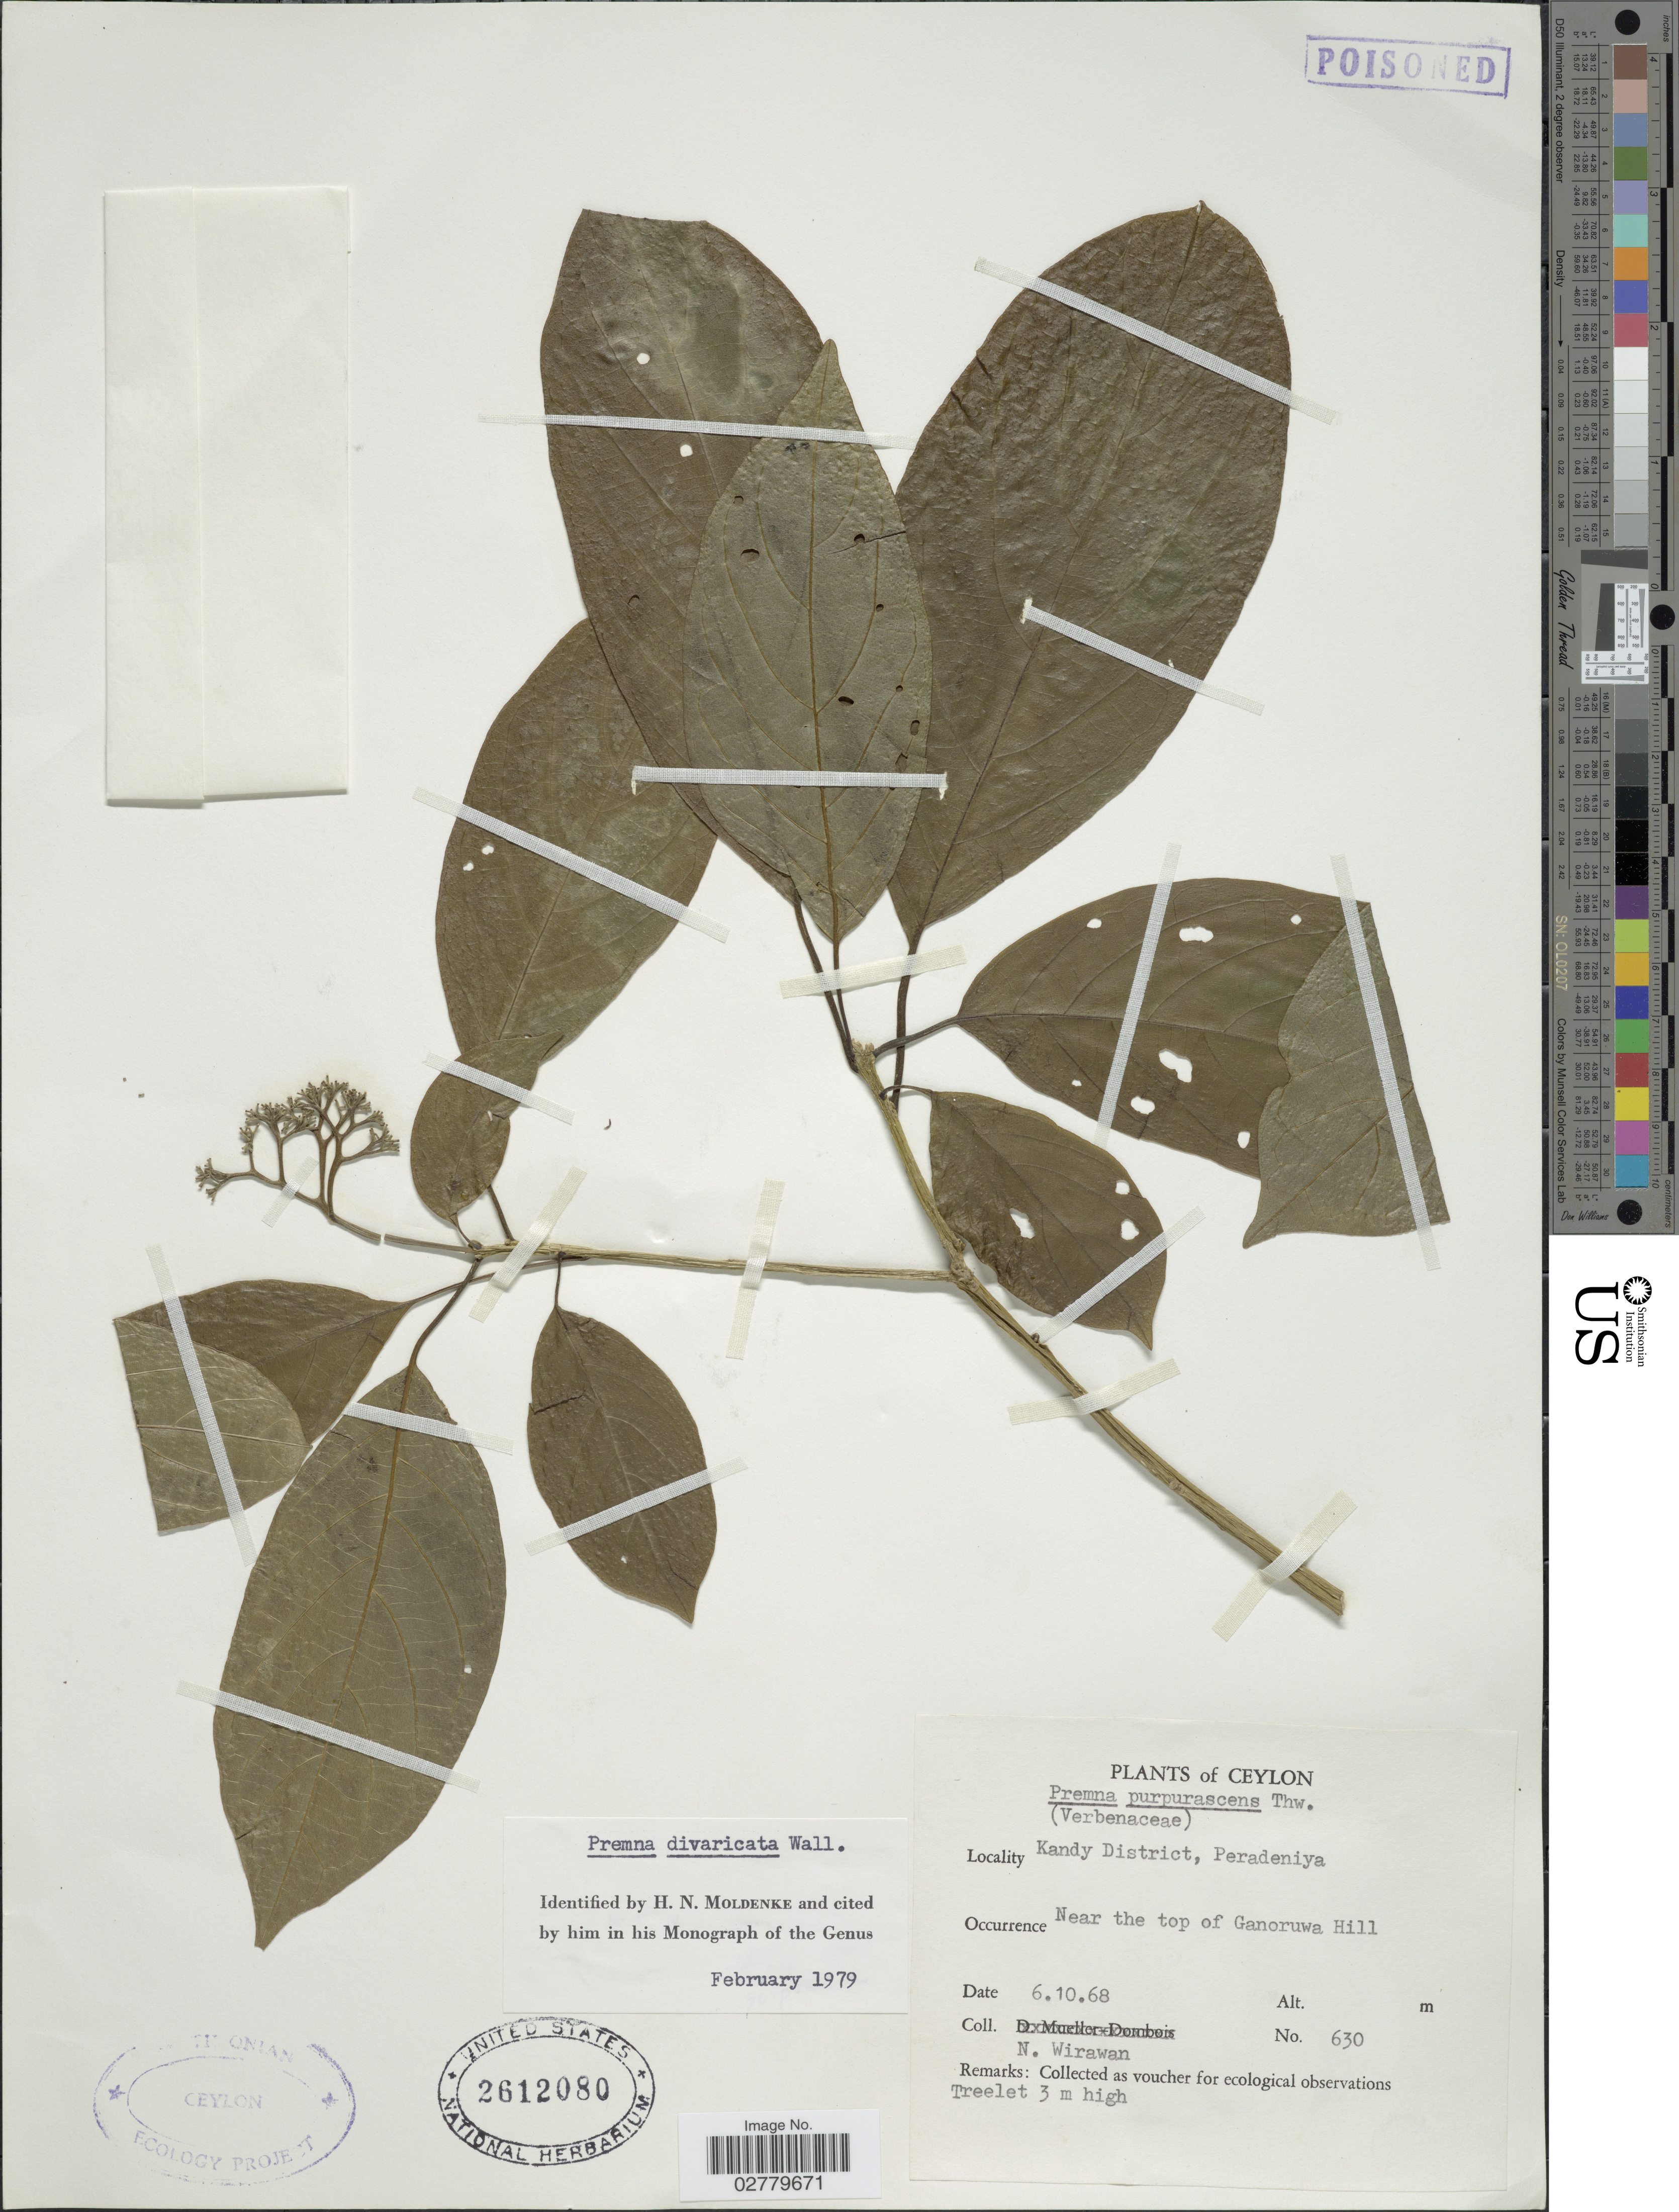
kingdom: Plantae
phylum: Tracheophyta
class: Magnoliopsida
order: Lamiales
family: Lamiaceae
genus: Premna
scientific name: Premna divaricata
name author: Wall. ex Schauer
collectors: N. Wirawan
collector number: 630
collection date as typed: Transcribed d/m/y: 6/10/68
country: Sri Lanka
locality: Ceylon. Kandy District, Peradeniya. Near the top of Ganoruwa Hill.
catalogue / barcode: US 2612080